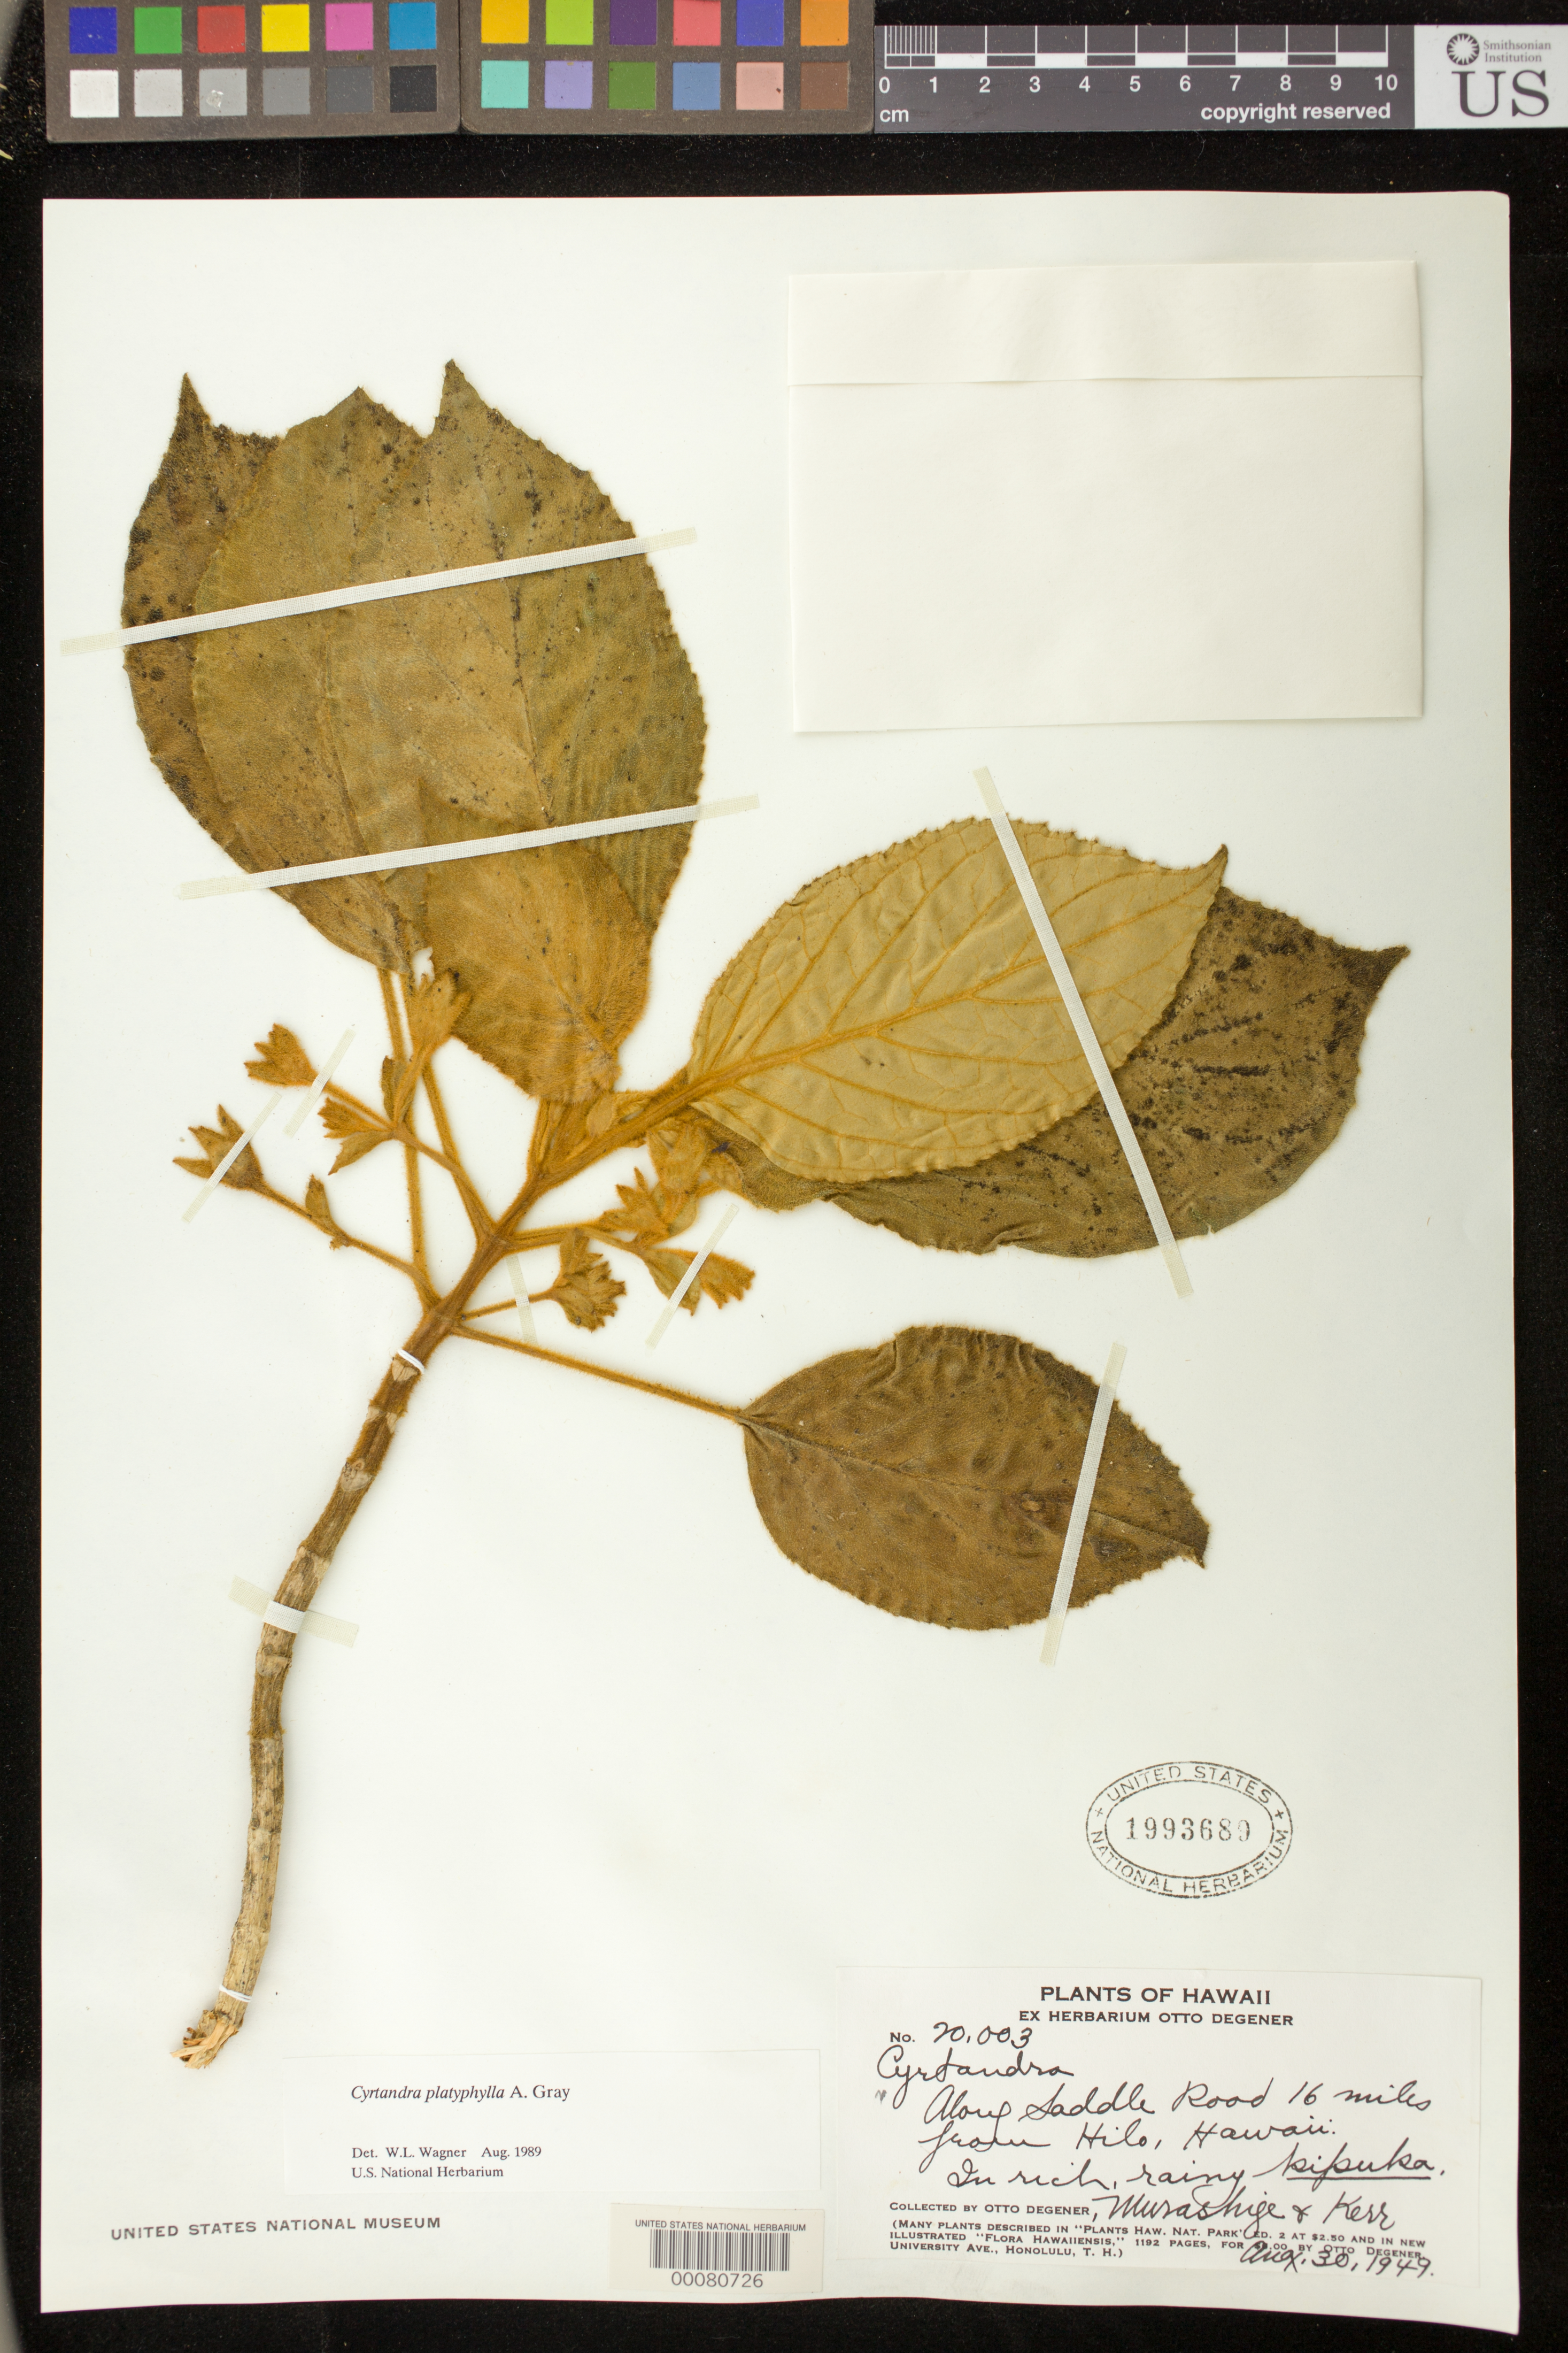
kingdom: Plantae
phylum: Tracheophyta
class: Magnoliopsida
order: Lamiales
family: Gesneriaceae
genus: Cyrtandra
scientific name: Cyrtandra platyphylla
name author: A. Gray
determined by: Wagner, W. L., (BOT), Smithsonian Institution - National Museum of Natural History (UNITED STATES)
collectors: O. Degener & et al.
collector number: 20003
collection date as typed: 30 Aug 1949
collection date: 1949-08-30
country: United States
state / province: Hawaii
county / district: Hawaii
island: Hawaii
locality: Along Saddle road 16 miles from hilo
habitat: In rich rainy kipuka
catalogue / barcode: US 1993689